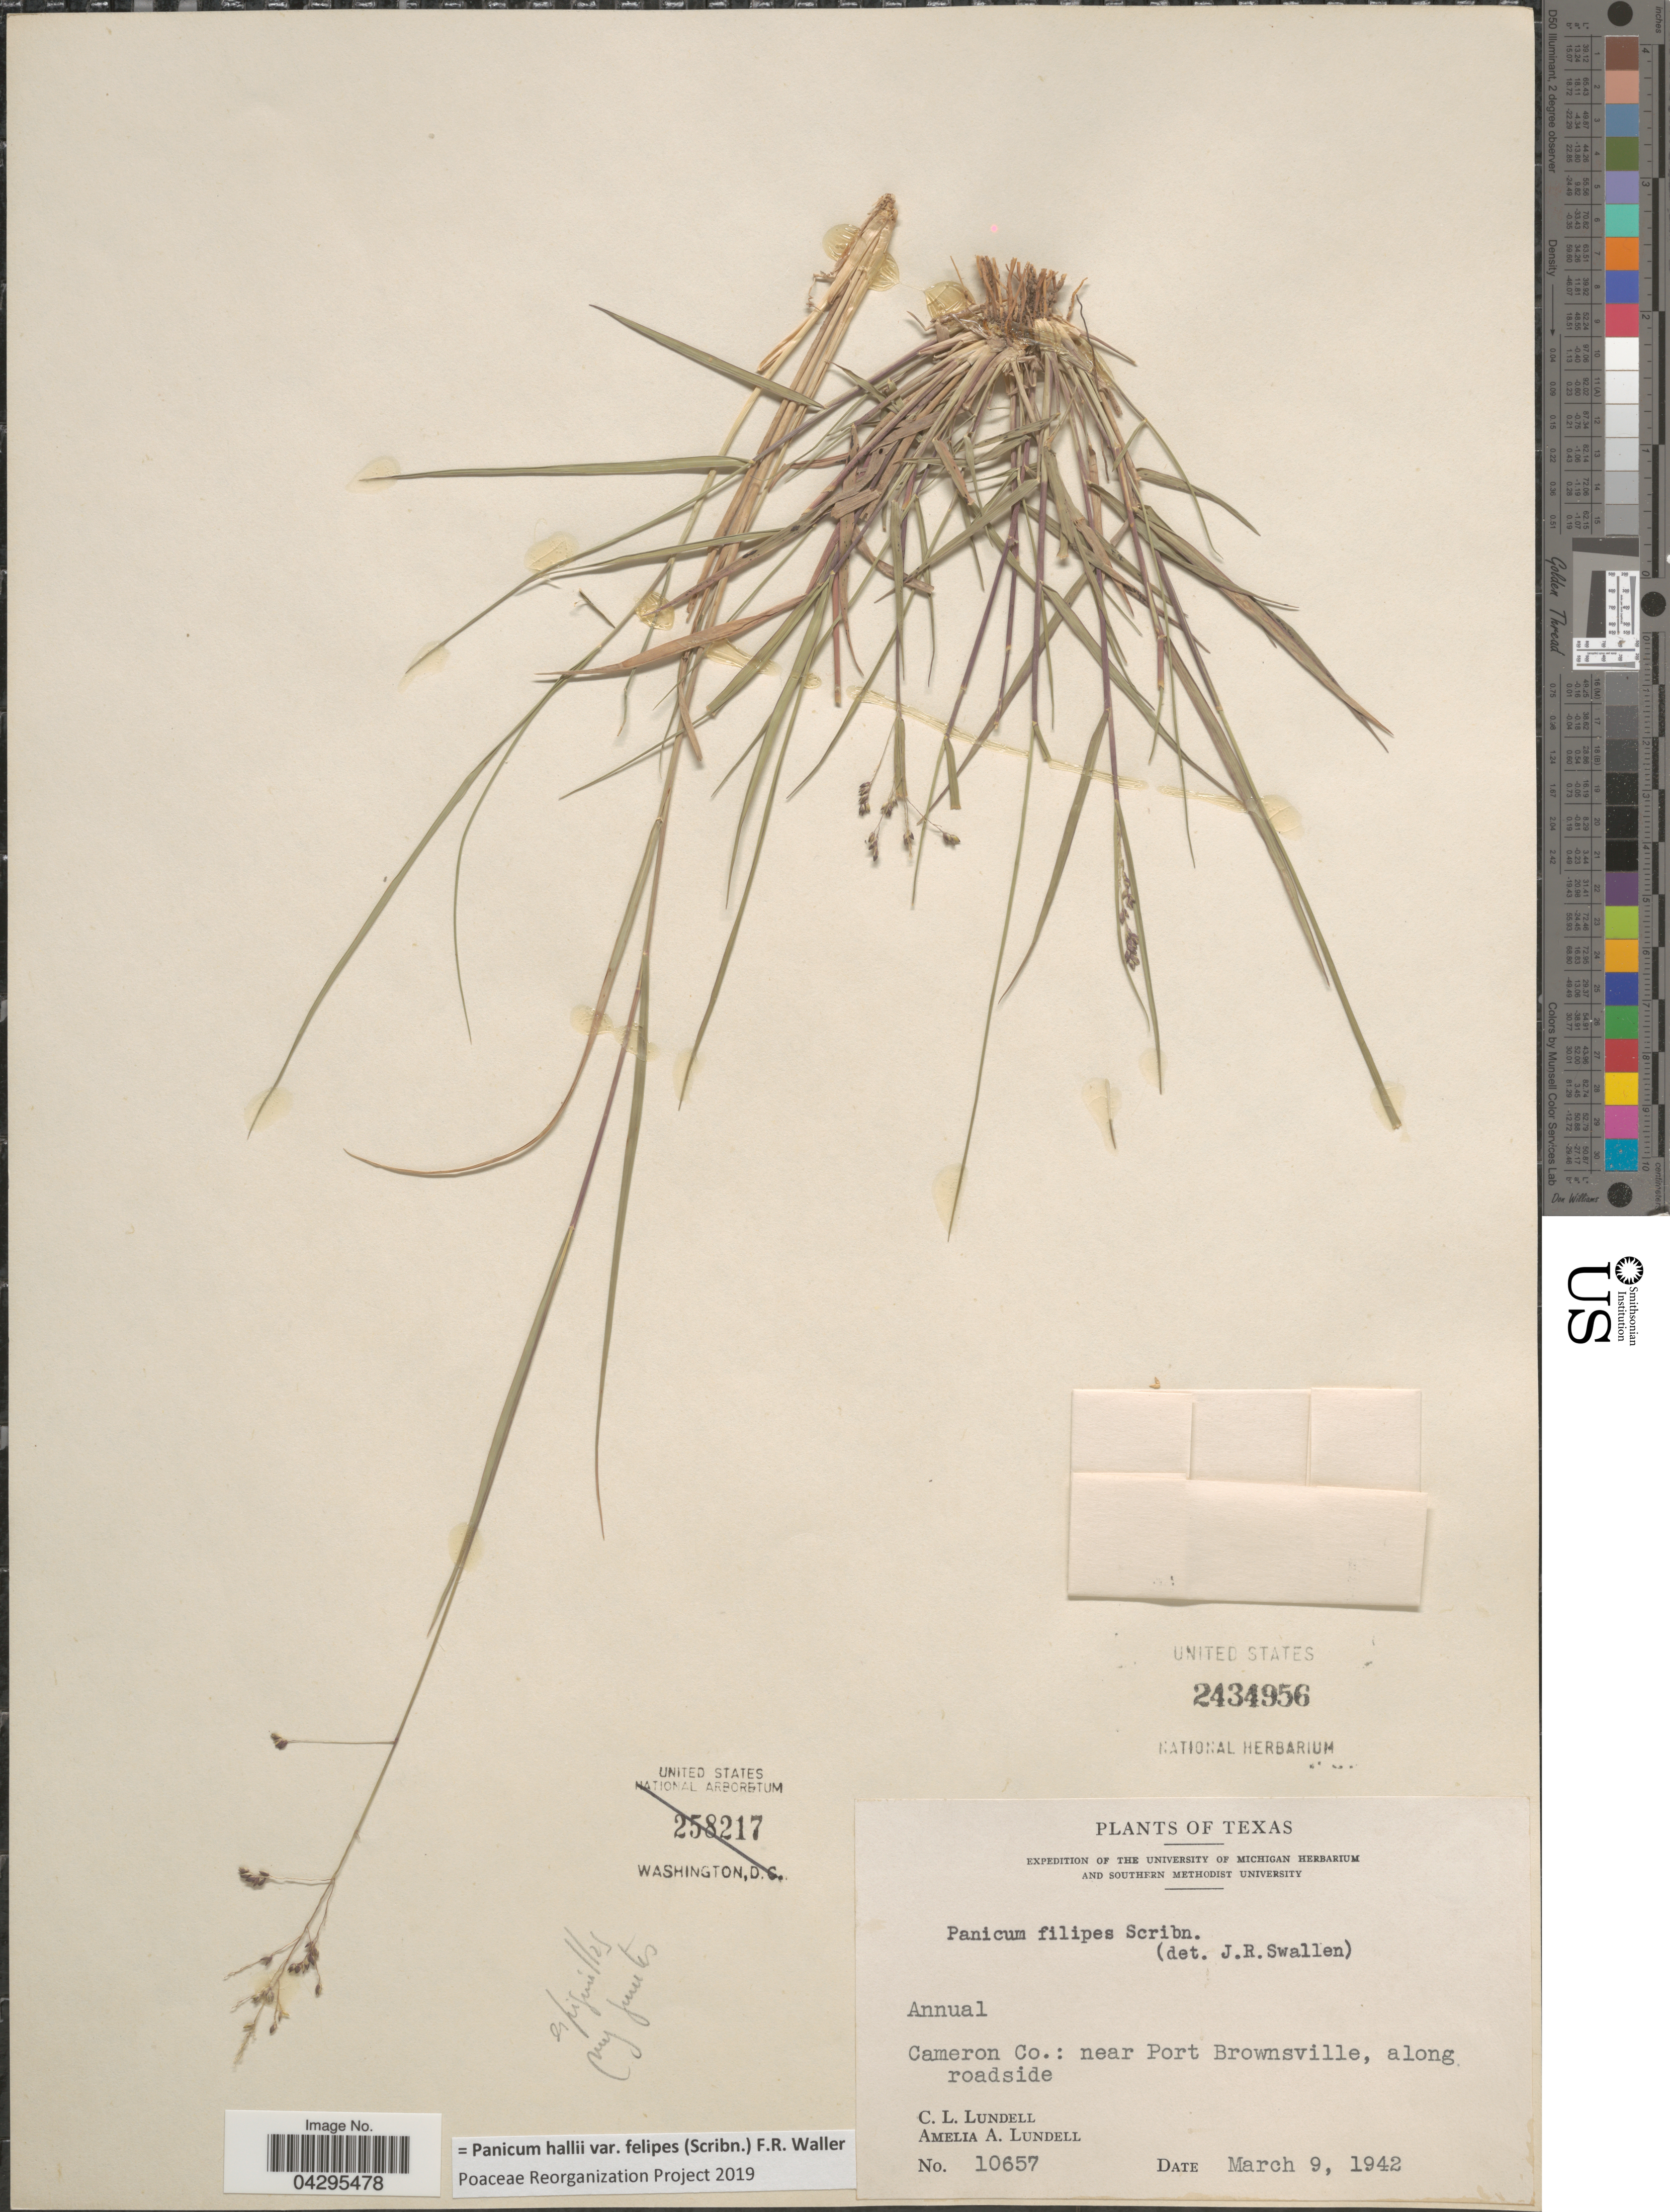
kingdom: Plantae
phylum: Tracheophyta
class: Liliopsida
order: Poales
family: Poaceae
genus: Panicum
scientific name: Panicum hallii var. felipes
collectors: C. L. Lundell & A. A. Lundell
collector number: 10657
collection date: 1942-03-09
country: United States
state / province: Texas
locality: Expedition of the University of Michigan Herbarium and Southern Methodist University. Cameron Co.: near Port Brownsville, along roadside.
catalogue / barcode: US 2434956